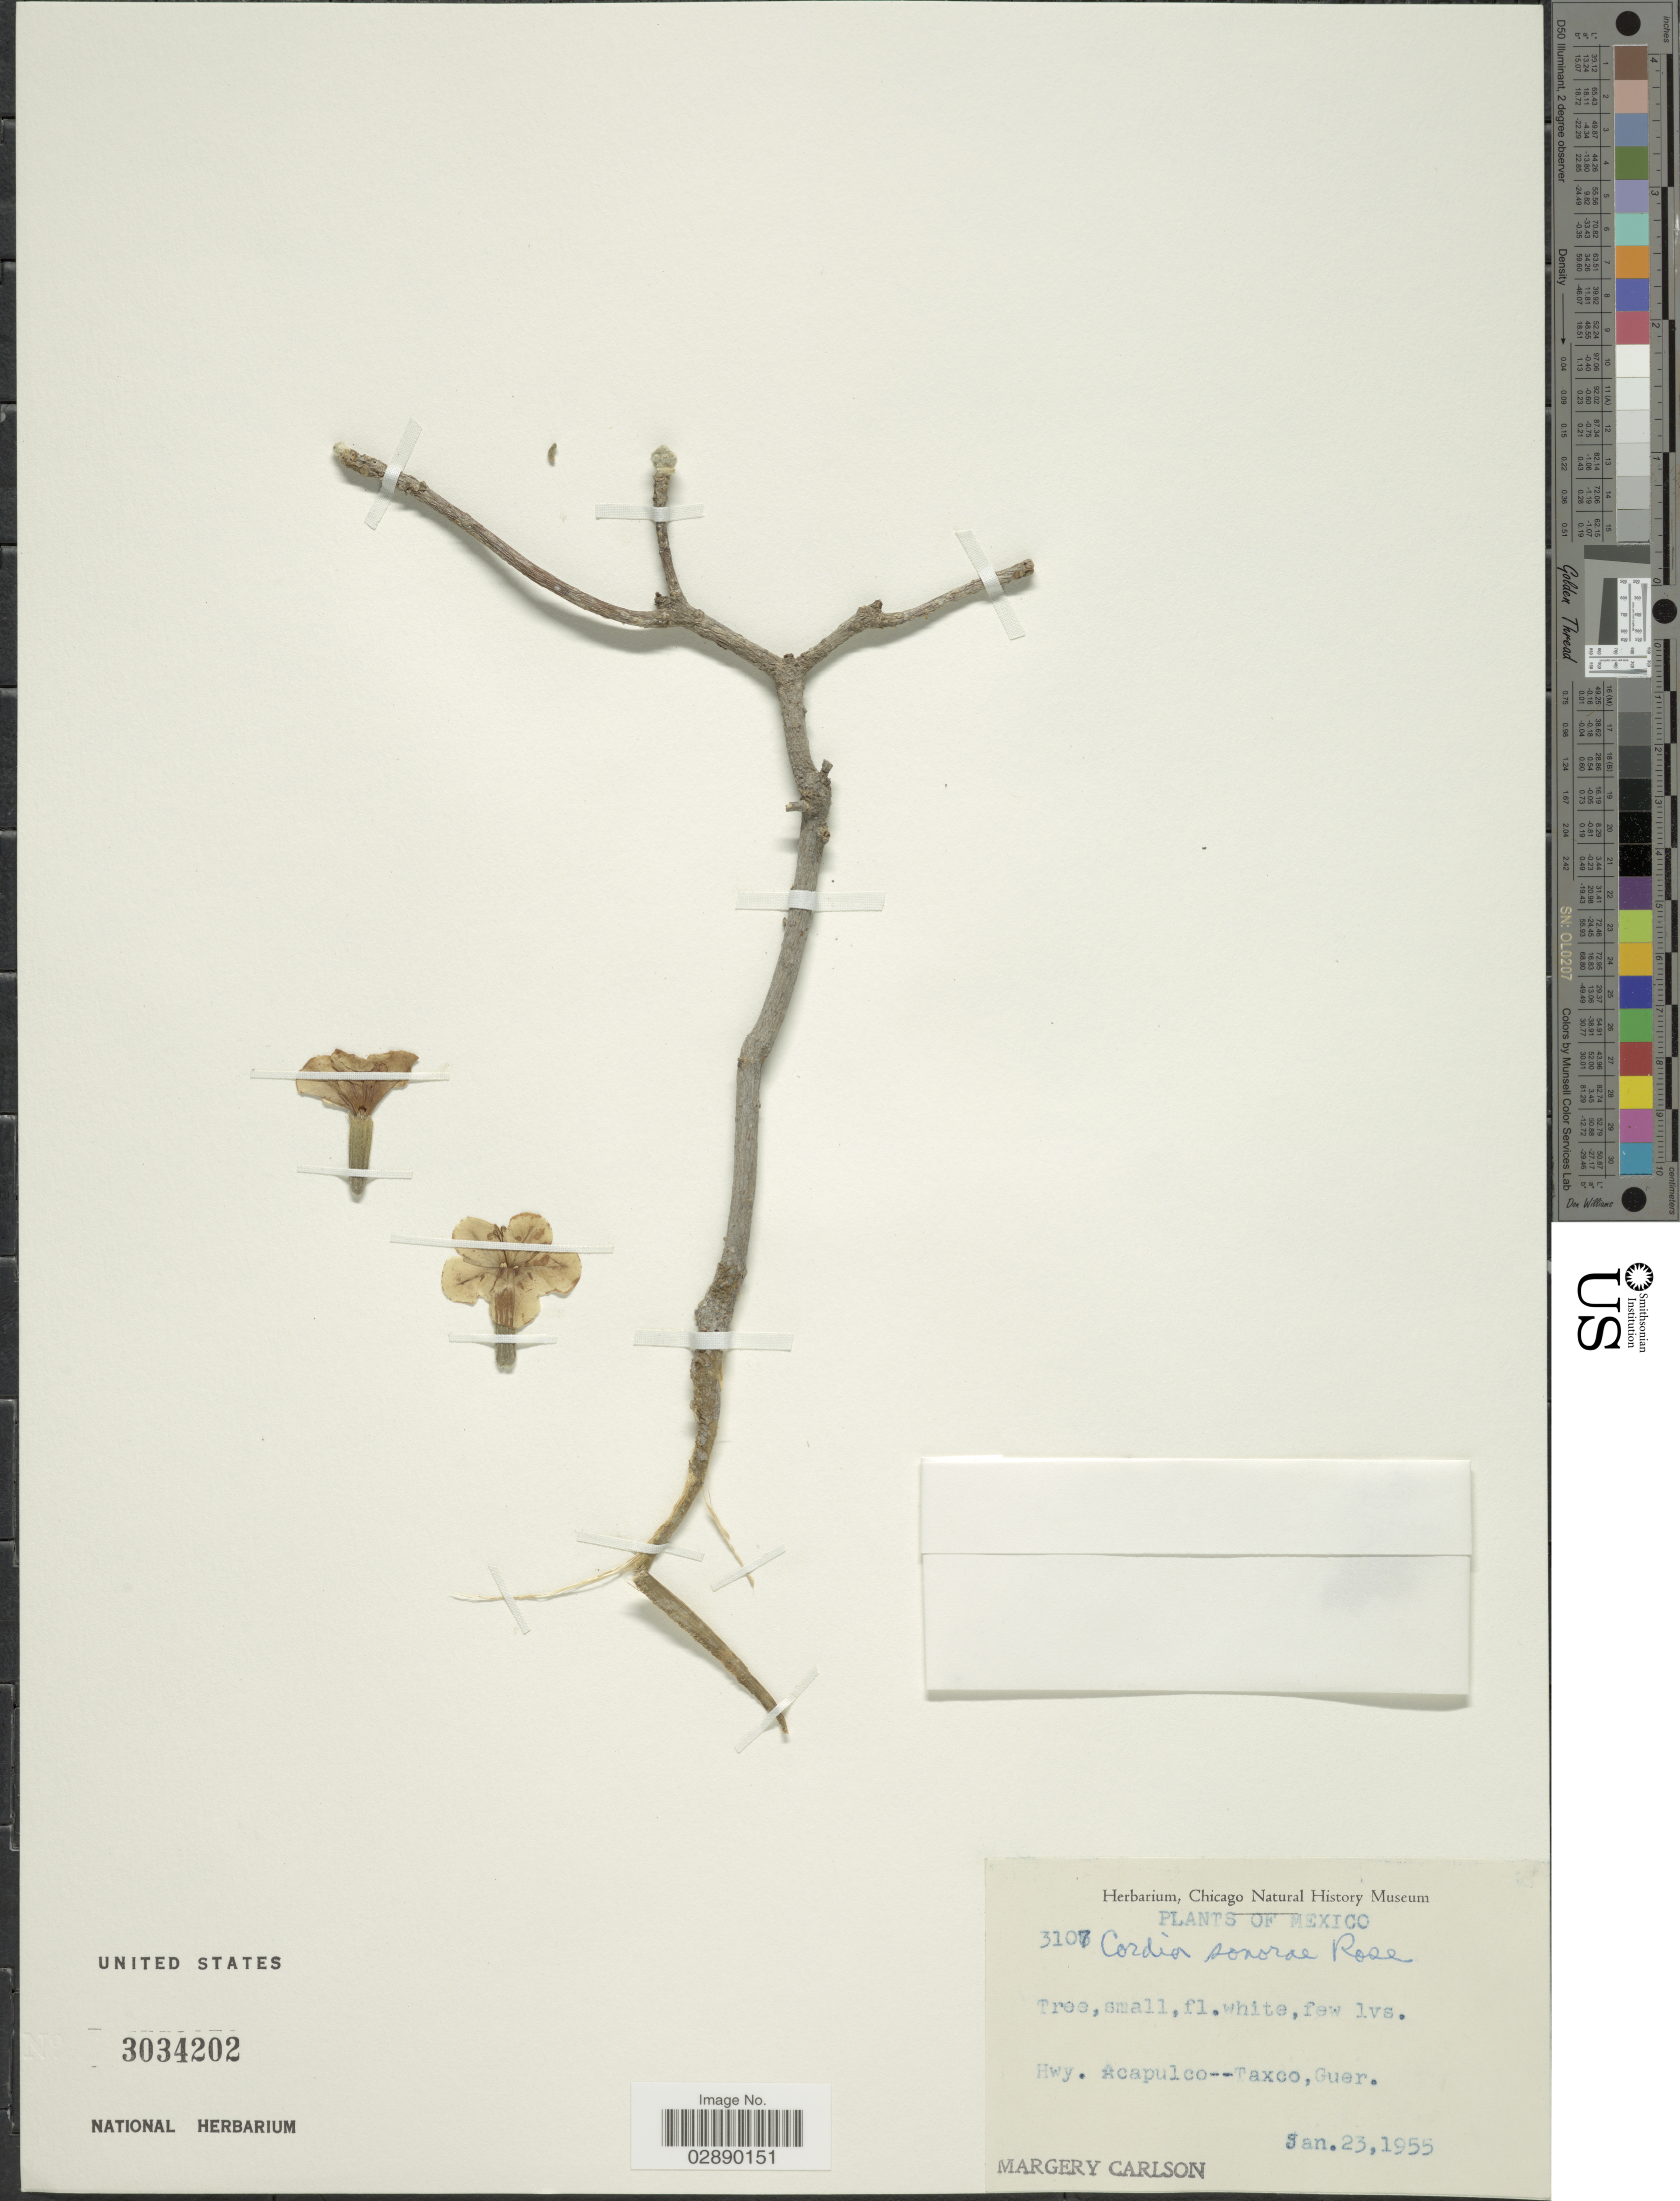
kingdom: Plantae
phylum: Tracheophyta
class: Magnoliopsida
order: Boraginales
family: Cordiaceae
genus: Cordia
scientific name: Cordia sonorae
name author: Rose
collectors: M. C. Carlson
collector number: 3107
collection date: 1955-01-23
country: Mexico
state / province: Guerrero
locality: Hwy. Acapulco--Taxco, Guer.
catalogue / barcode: US 3034202